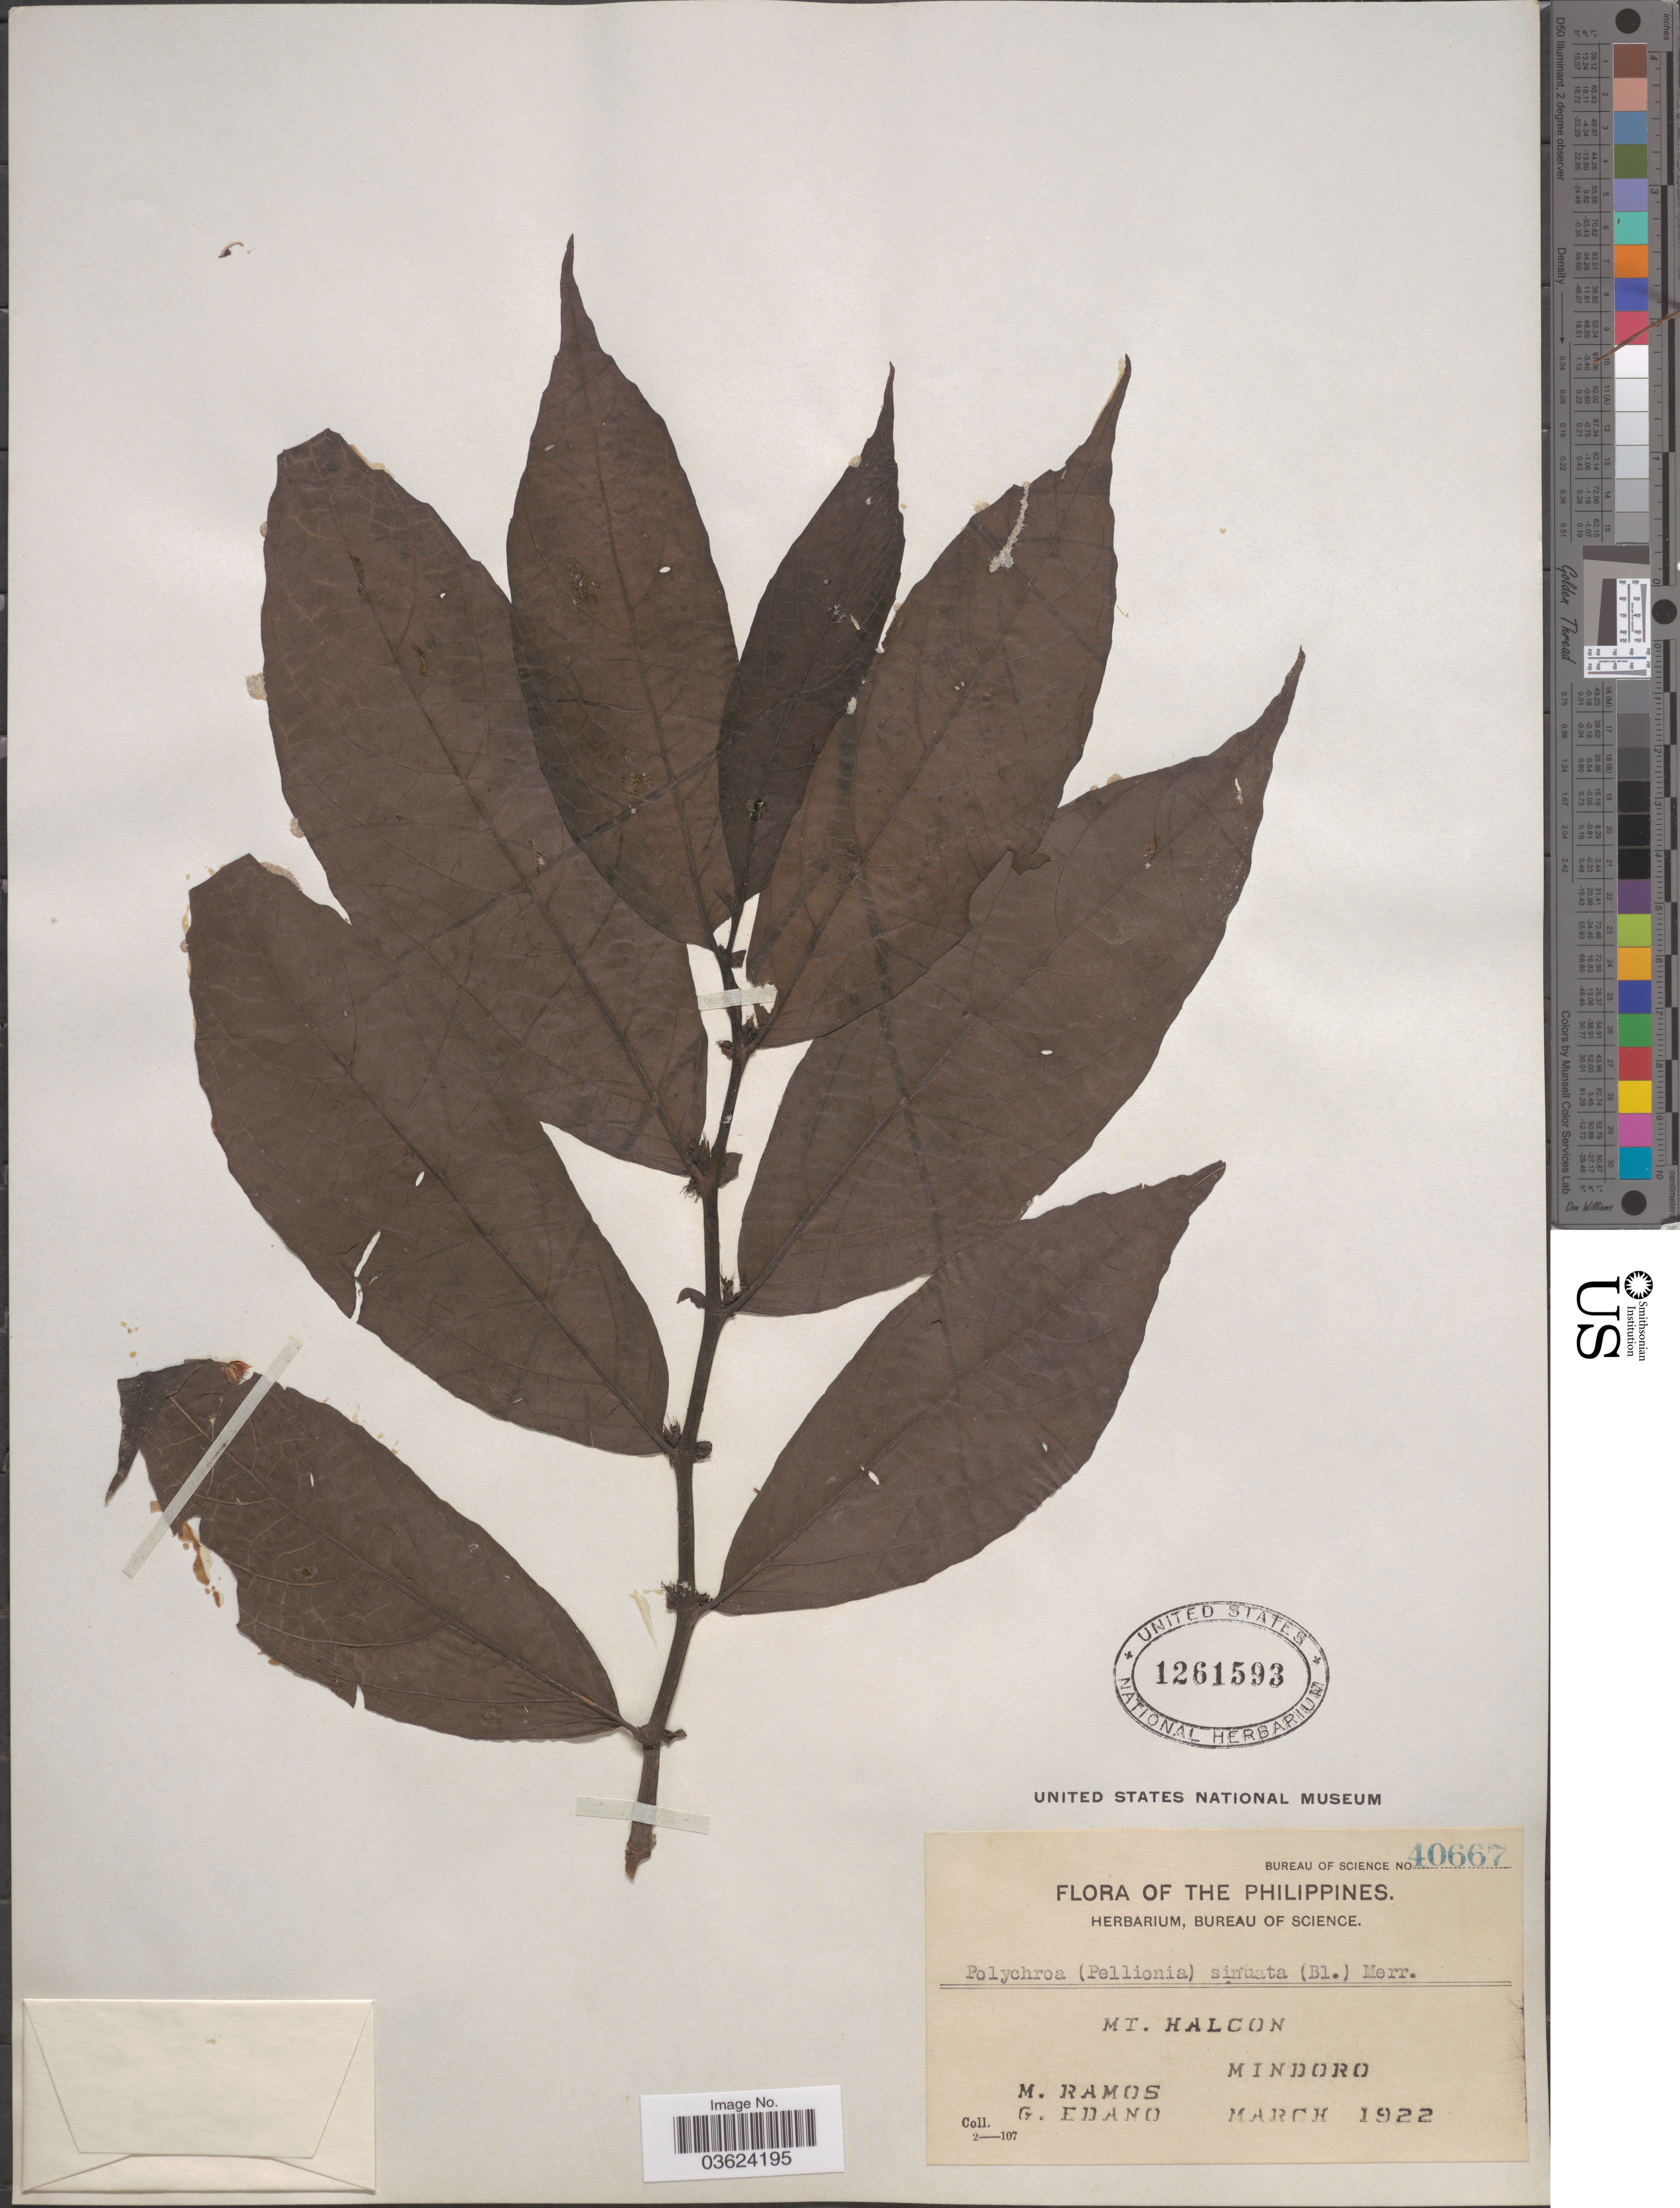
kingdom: Plantae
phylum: Tracheophyta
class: Magnoliopsida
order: Rosales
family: Urticaceae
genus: Elatostema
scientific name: Elatostema sinuatum var. sinuatum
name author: (Blume) Hassk.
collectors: M. Ramos & G. Edaño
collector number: Bureau of Science 40667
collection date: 1922-03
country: Philippines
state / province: Mimaropa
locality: Mt. Halcon. Mindoro.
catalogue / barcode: US 1261593